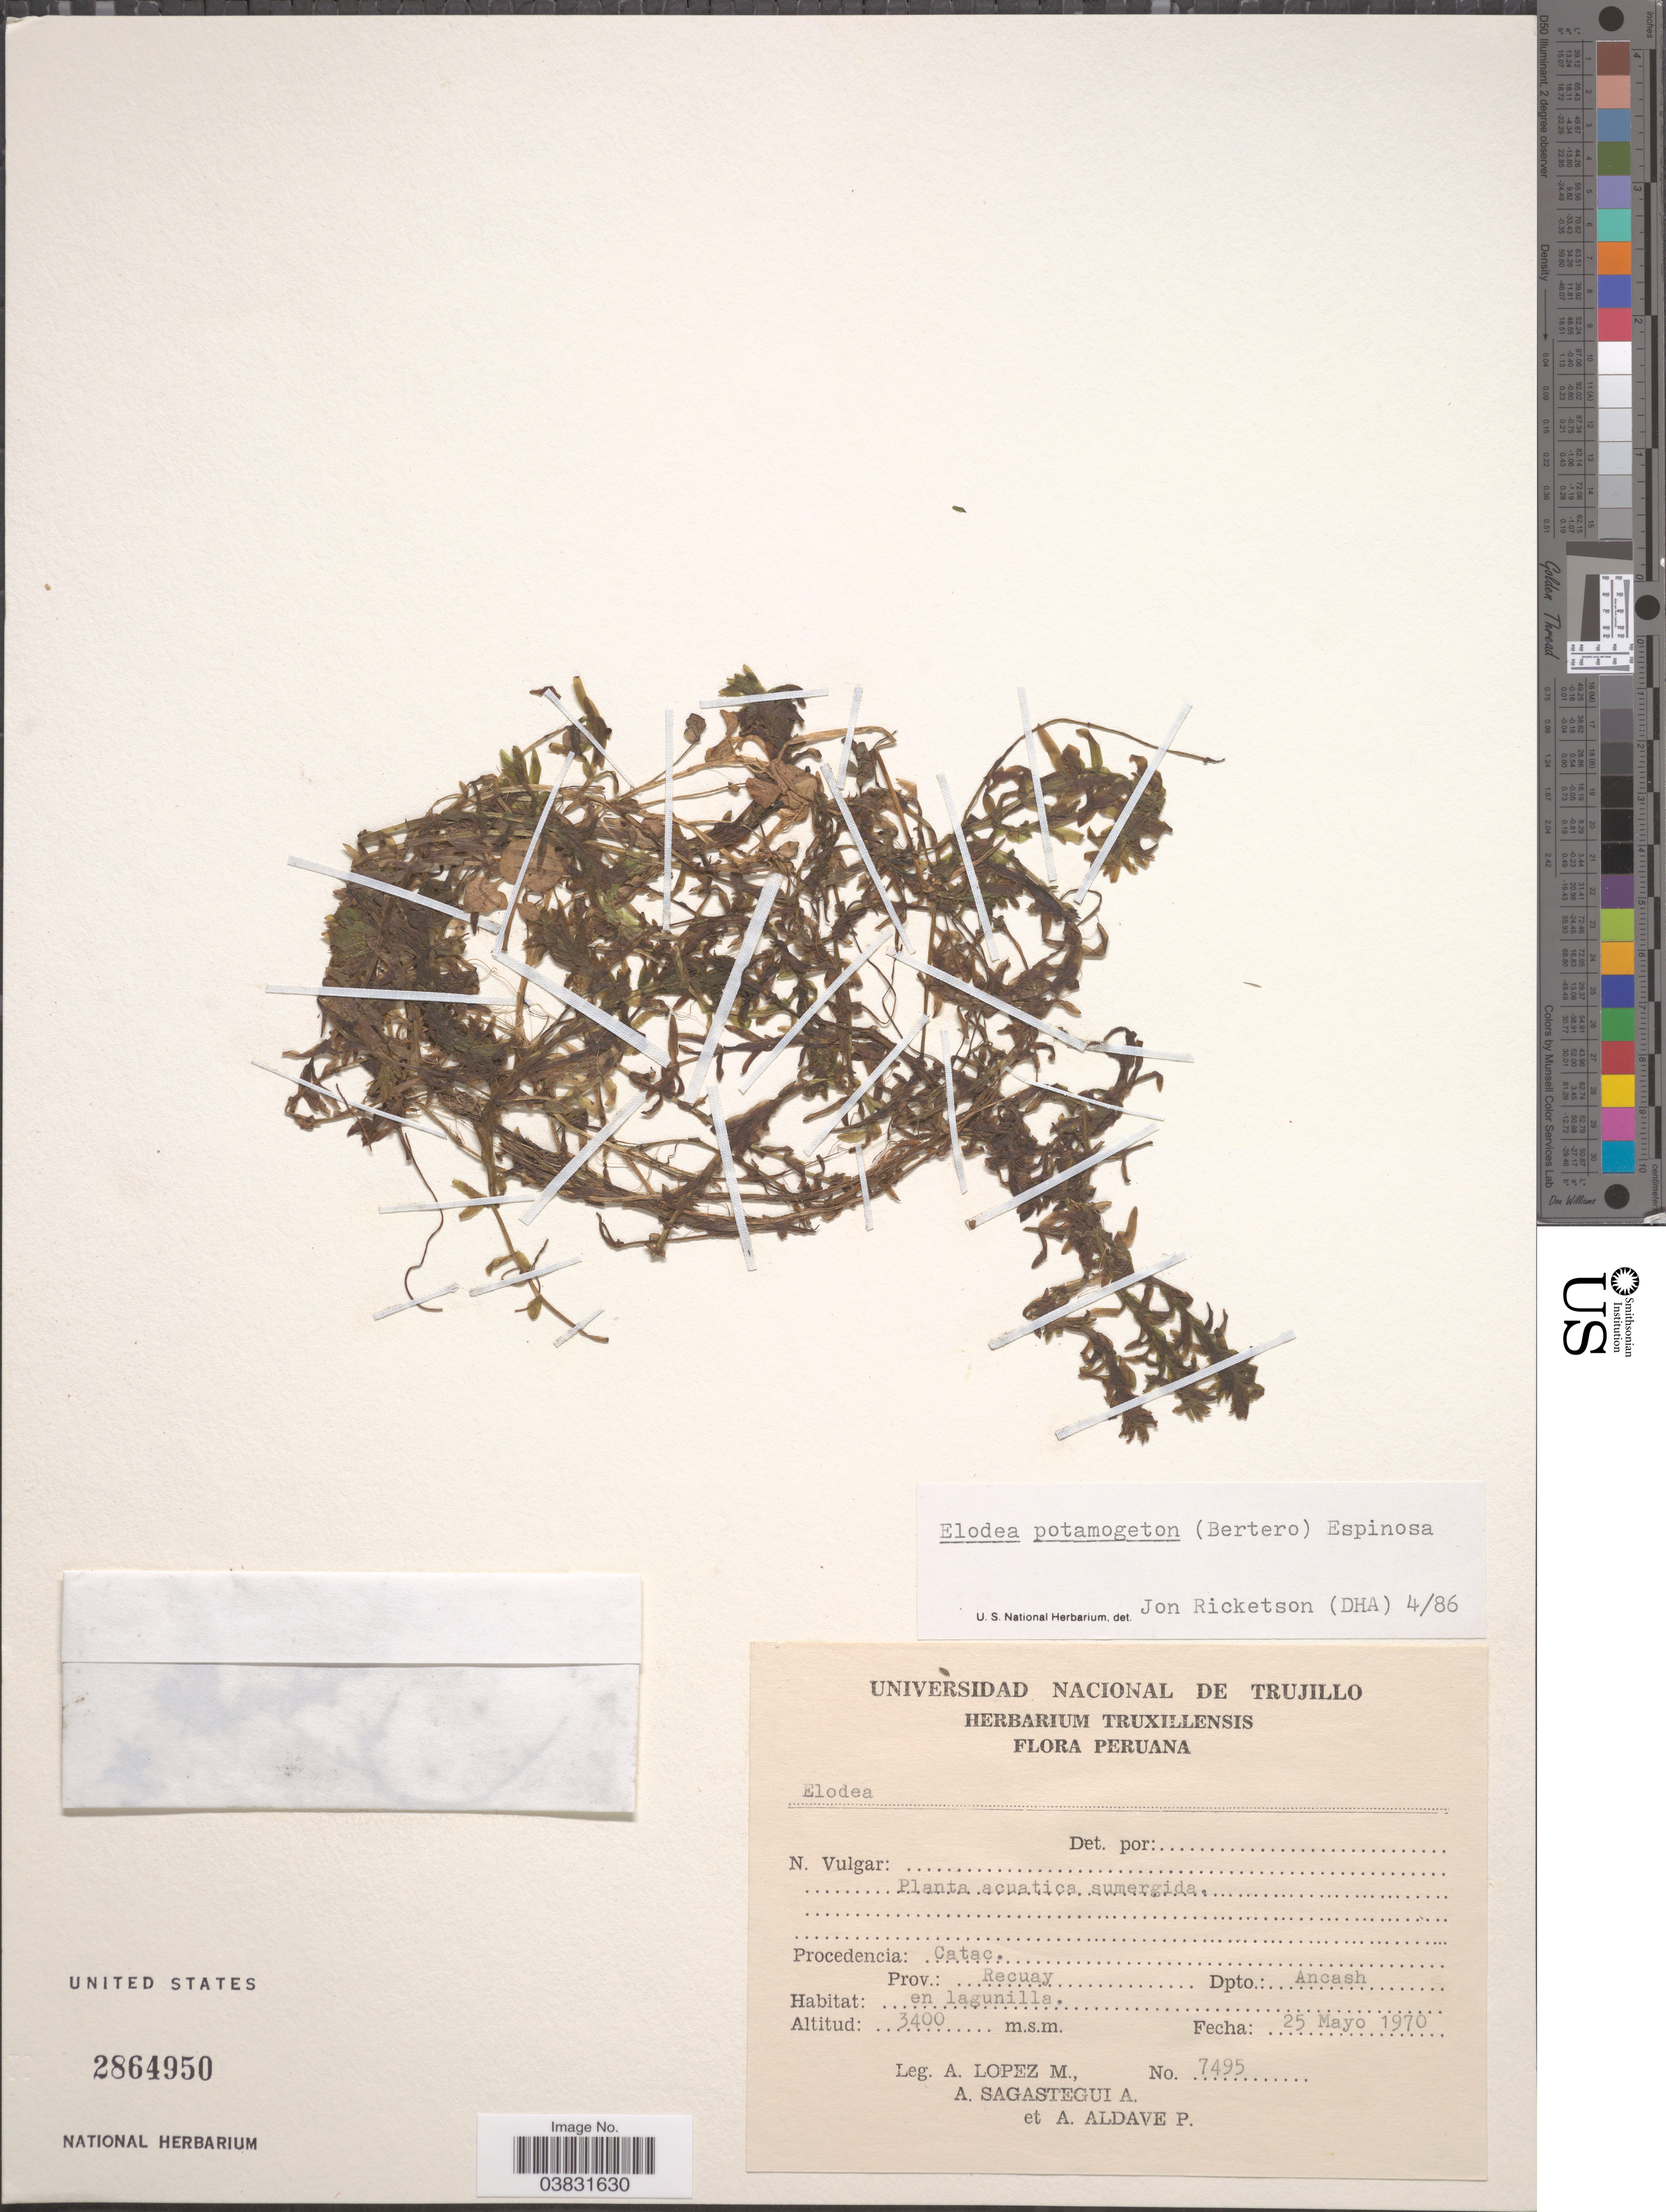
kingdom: Plantae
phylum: Tracheophyta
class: Liliopsida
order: Alismatales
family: Hydrocharitaceae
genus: Elodea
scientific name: Elodea potamogeton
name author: (Bertero) Espinosa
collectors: A. López M., A. Sagástegui A. & A. Aldave P.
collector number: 7495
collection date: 1970-05-25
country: Peru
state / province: Ancash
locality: Catac. Prov.: Recuay. Dpto. Ancash.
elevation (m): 3400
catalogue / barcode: US 2864950